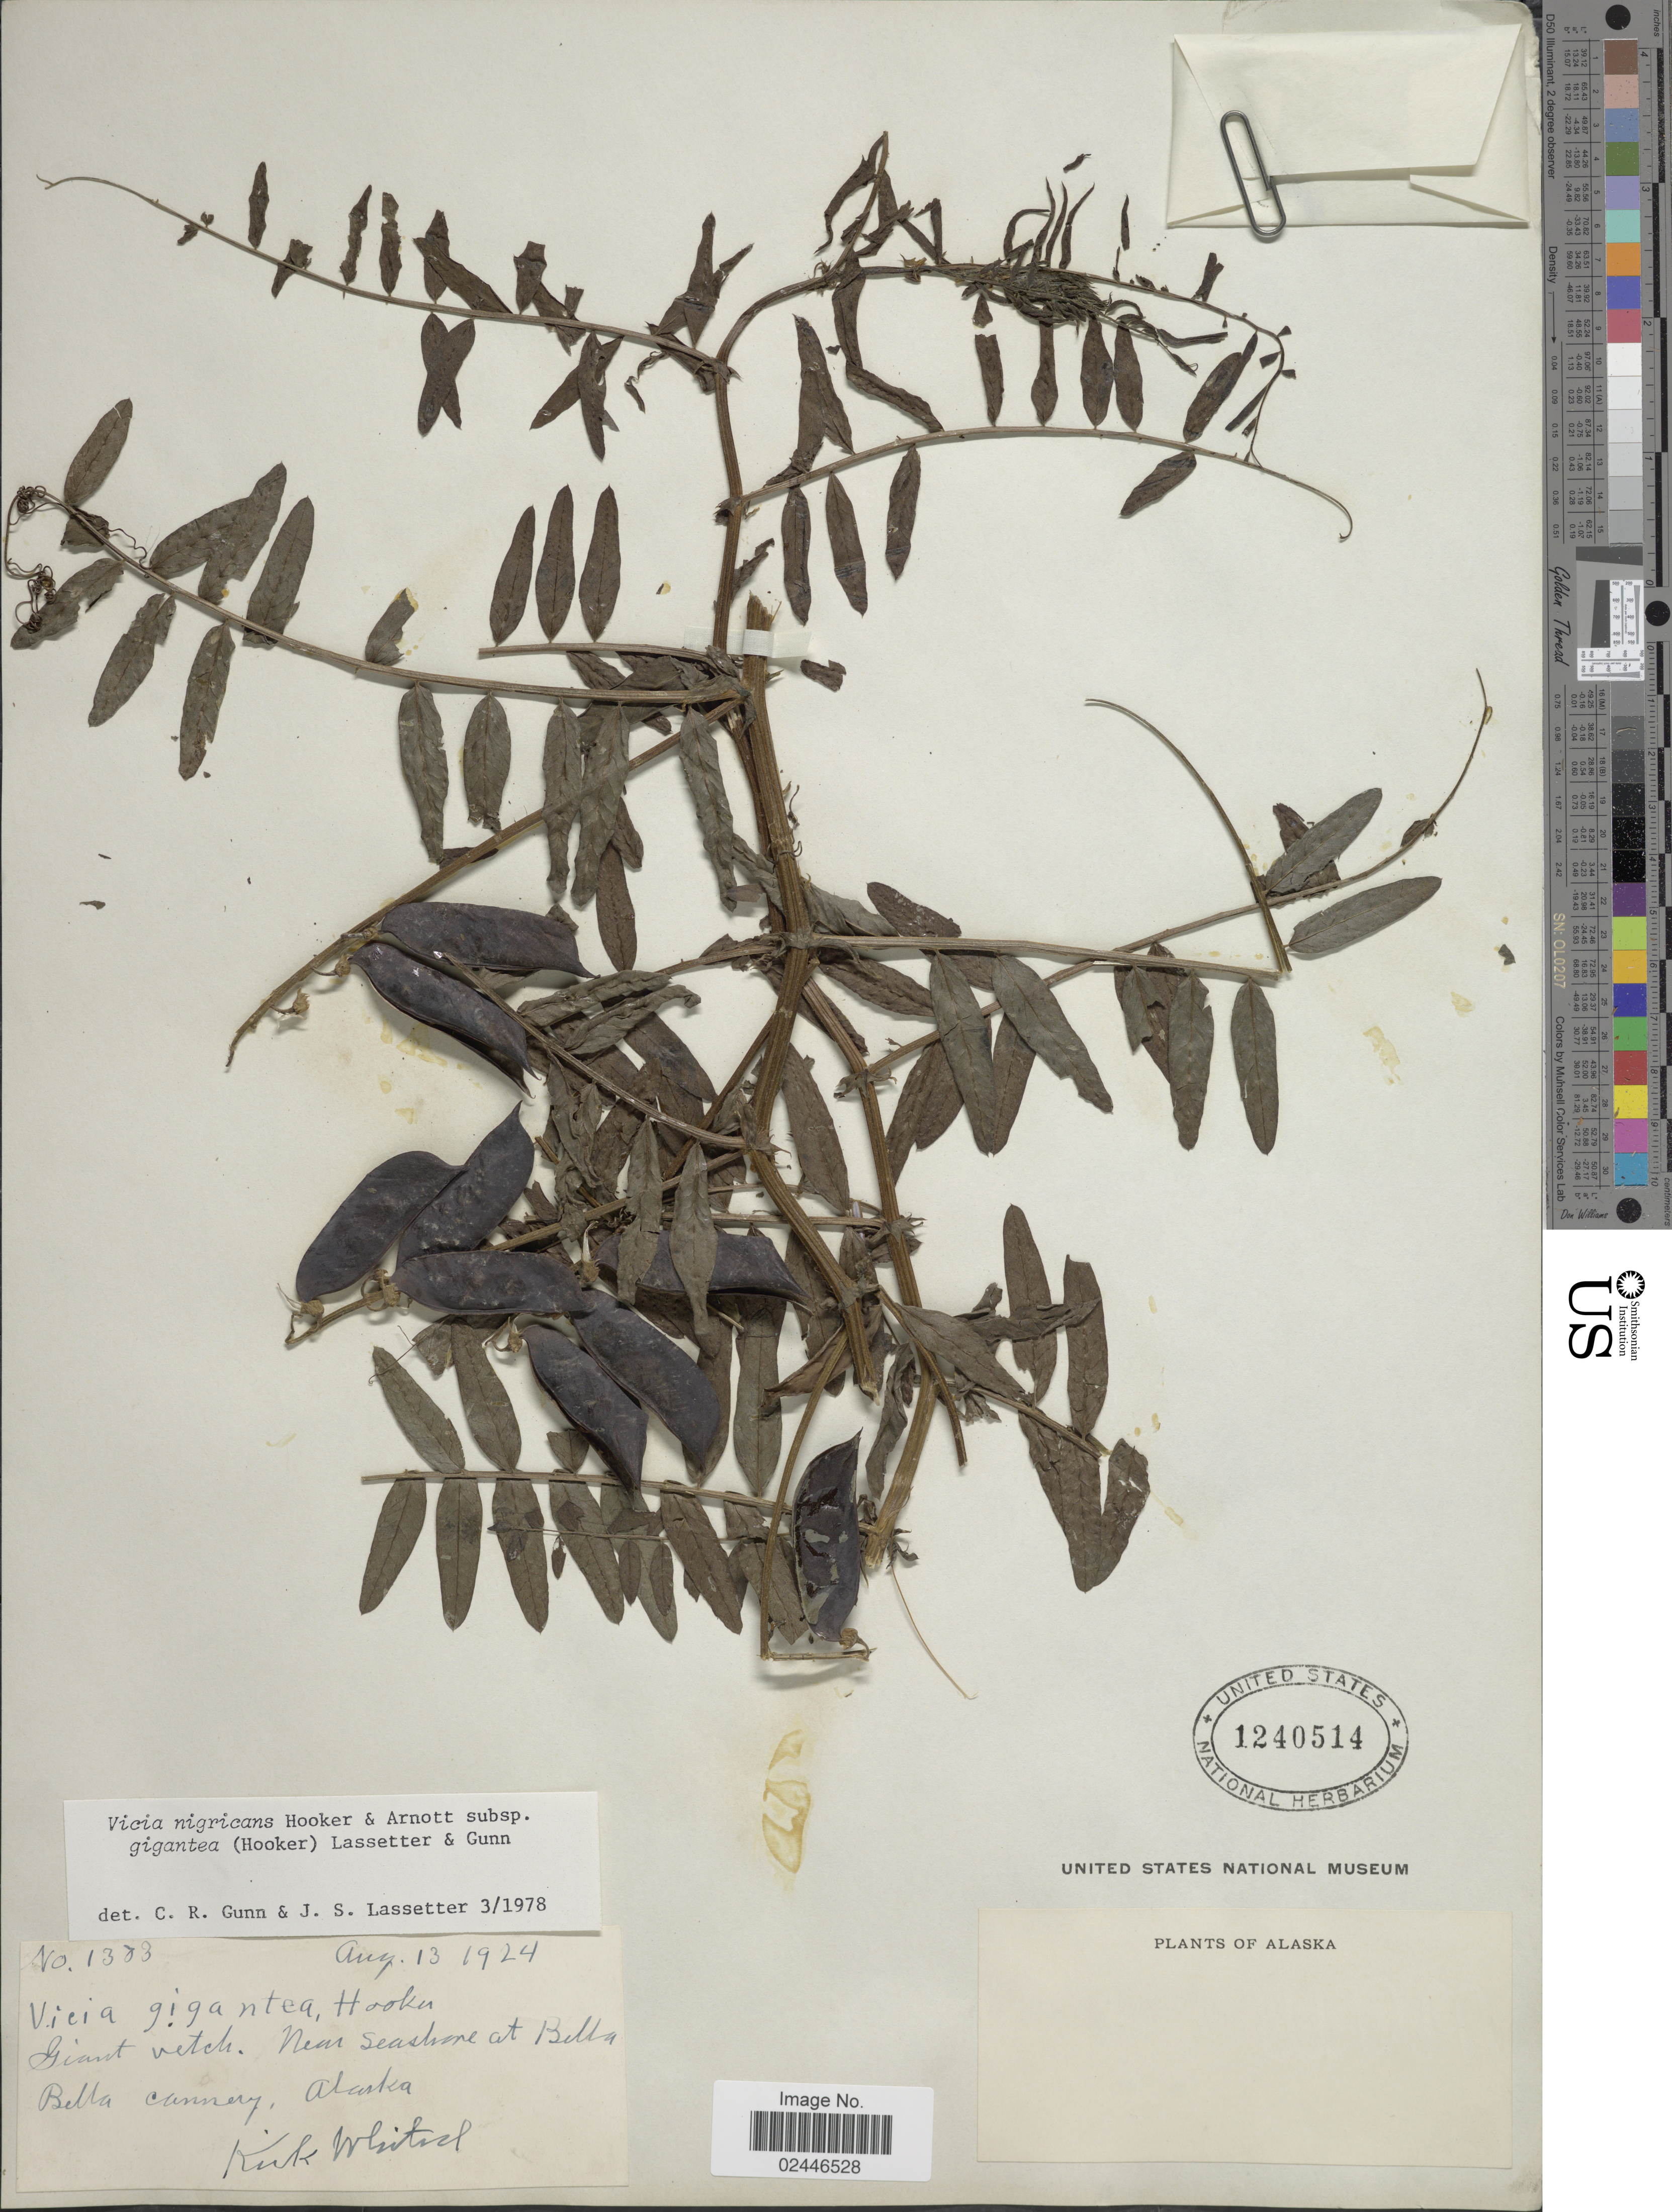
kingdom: Plantae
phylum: Tracheophyta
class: Magnoliopsida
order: Fabales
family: Fabaceae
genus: Vicia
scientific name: Vicia nigricans subsp. gigantea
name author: Hook. & Arn.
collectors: K. Whited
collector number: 1383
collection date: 1924-08-13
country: United States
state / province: Alaska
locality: Near Seashore at Bella Bella Cannery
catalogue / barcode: US 1240514